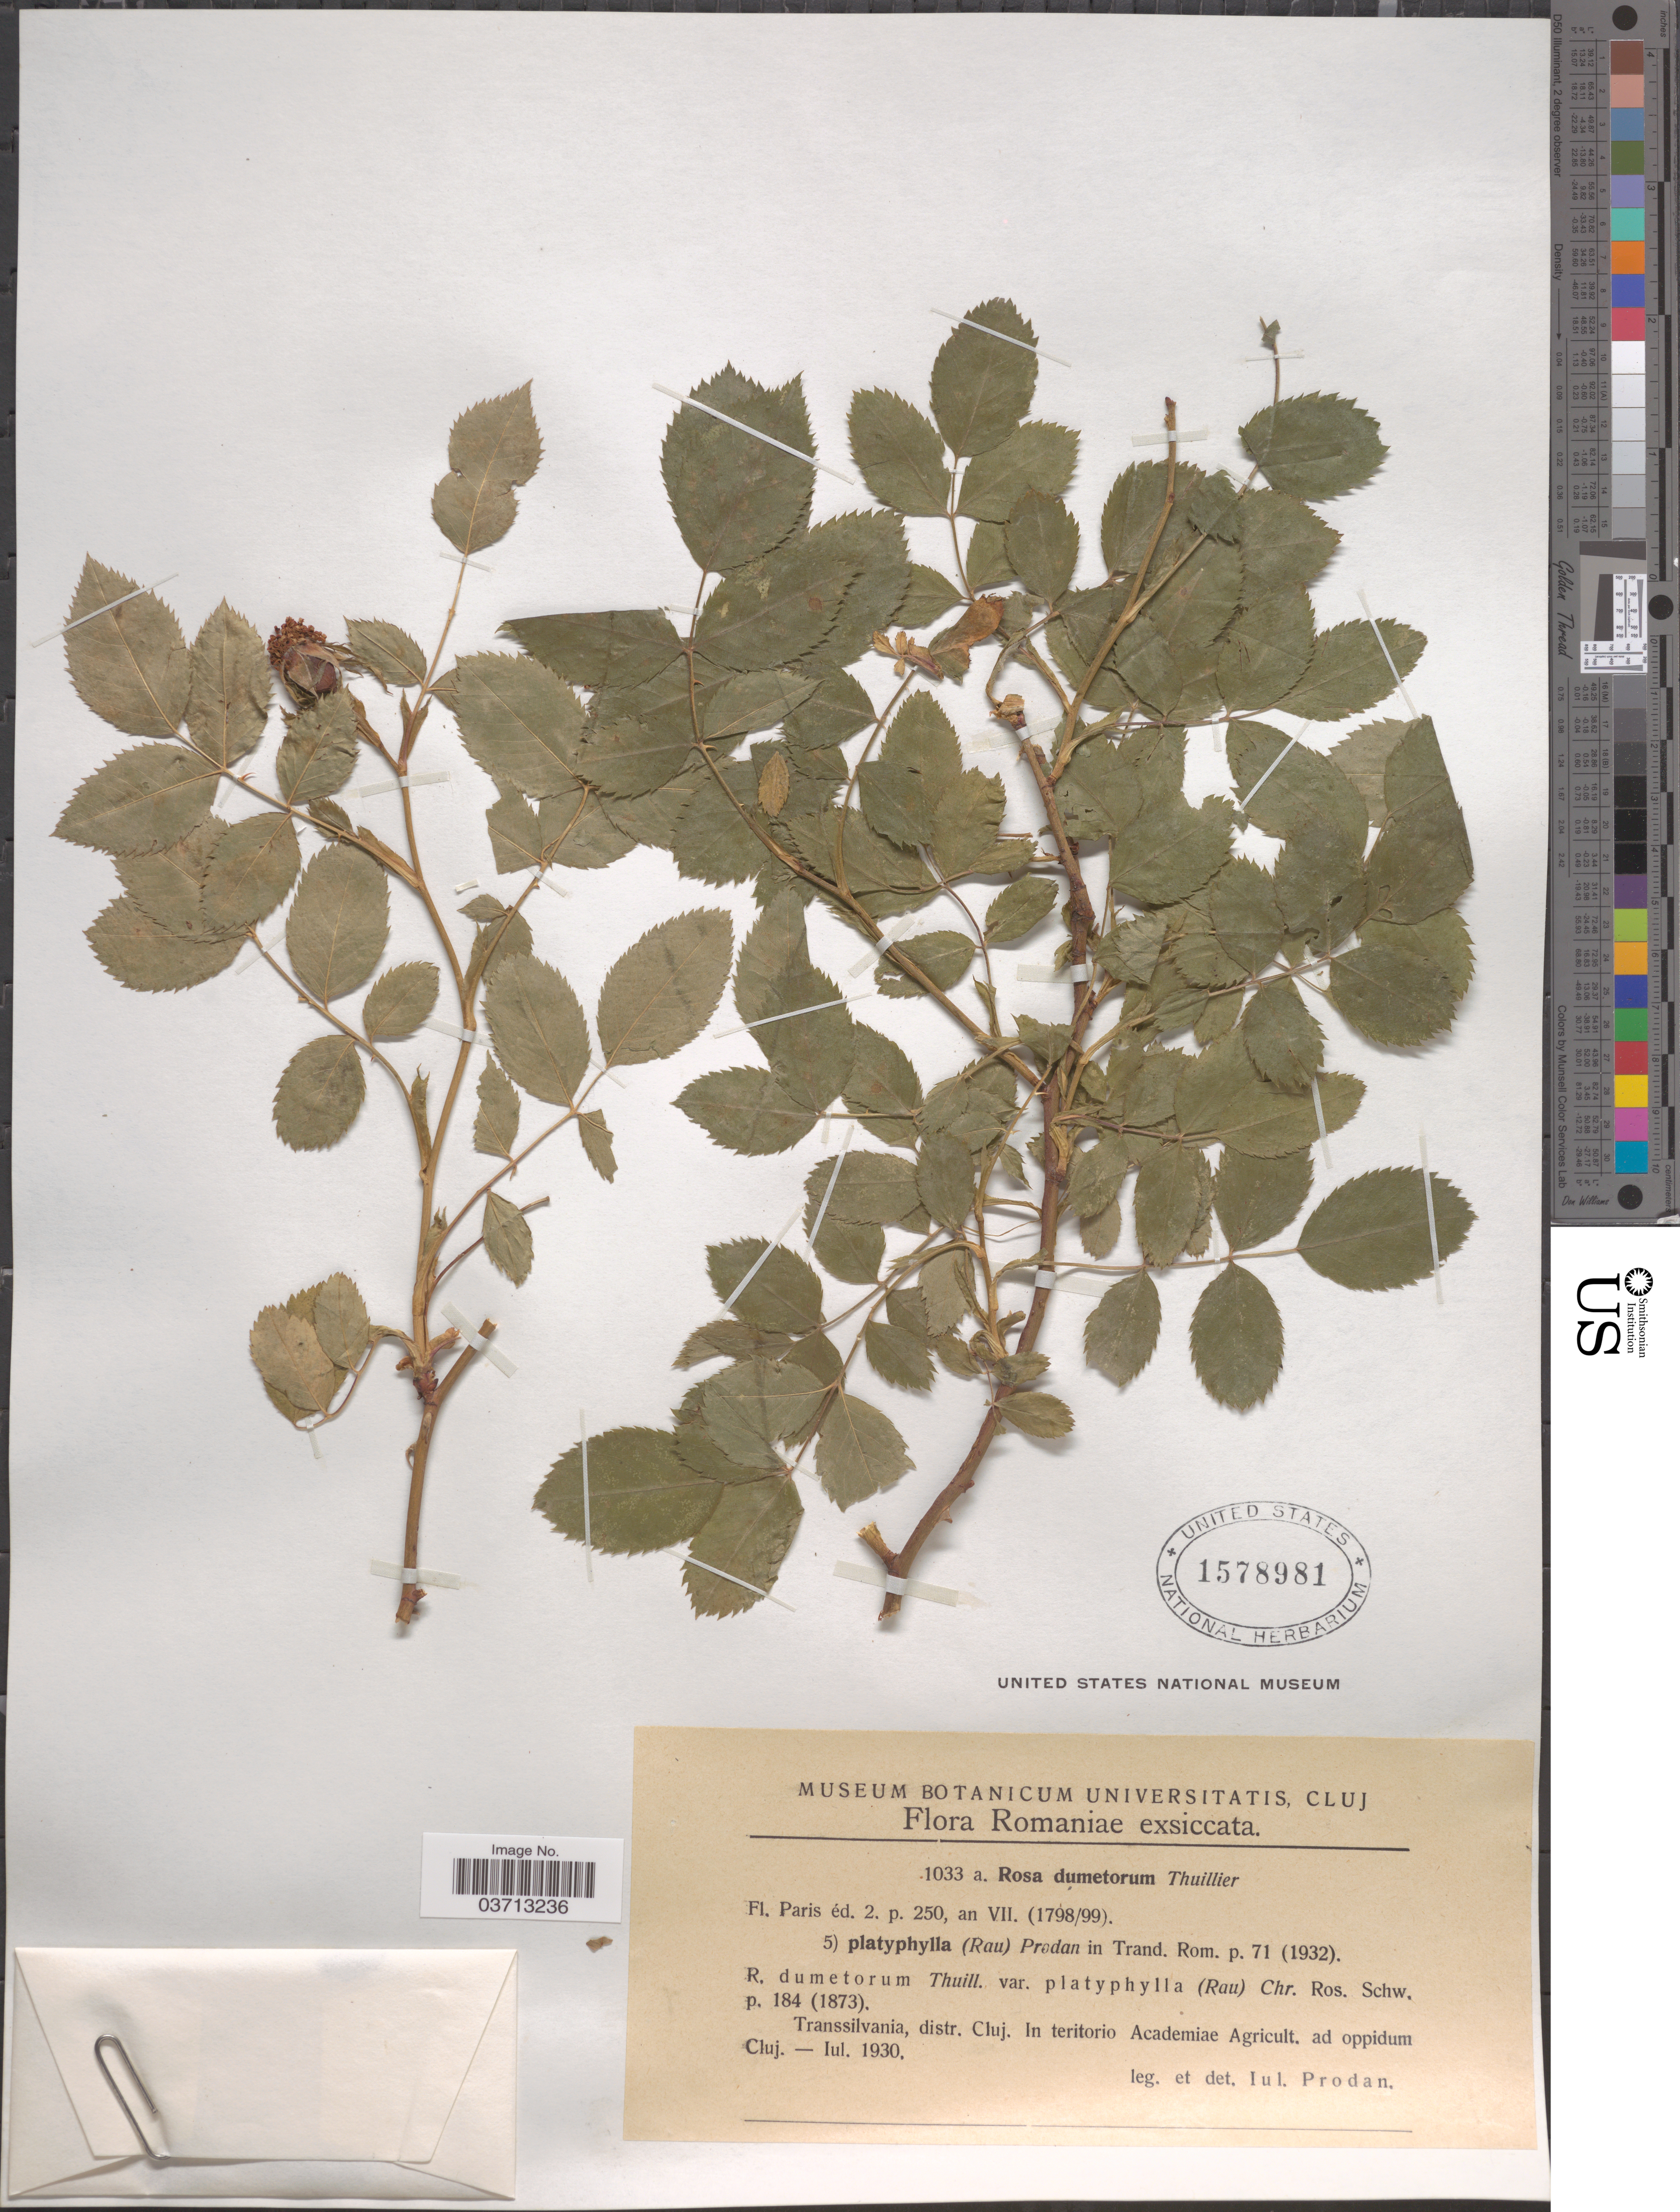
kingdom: Plantae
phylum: Tracheophyta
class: Magnoliopsida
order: Rosales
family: Rosaceae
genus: Rosa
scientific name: Rosa dumetorum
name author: Lange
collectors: J. Prodan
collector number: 1033 a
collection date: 1930-07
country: Romania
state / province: Cluj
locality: Transsilvania, distr. Cluj. In territorio Academiae Agricult. ad oppidum Cluj.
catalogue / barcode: US 1578981